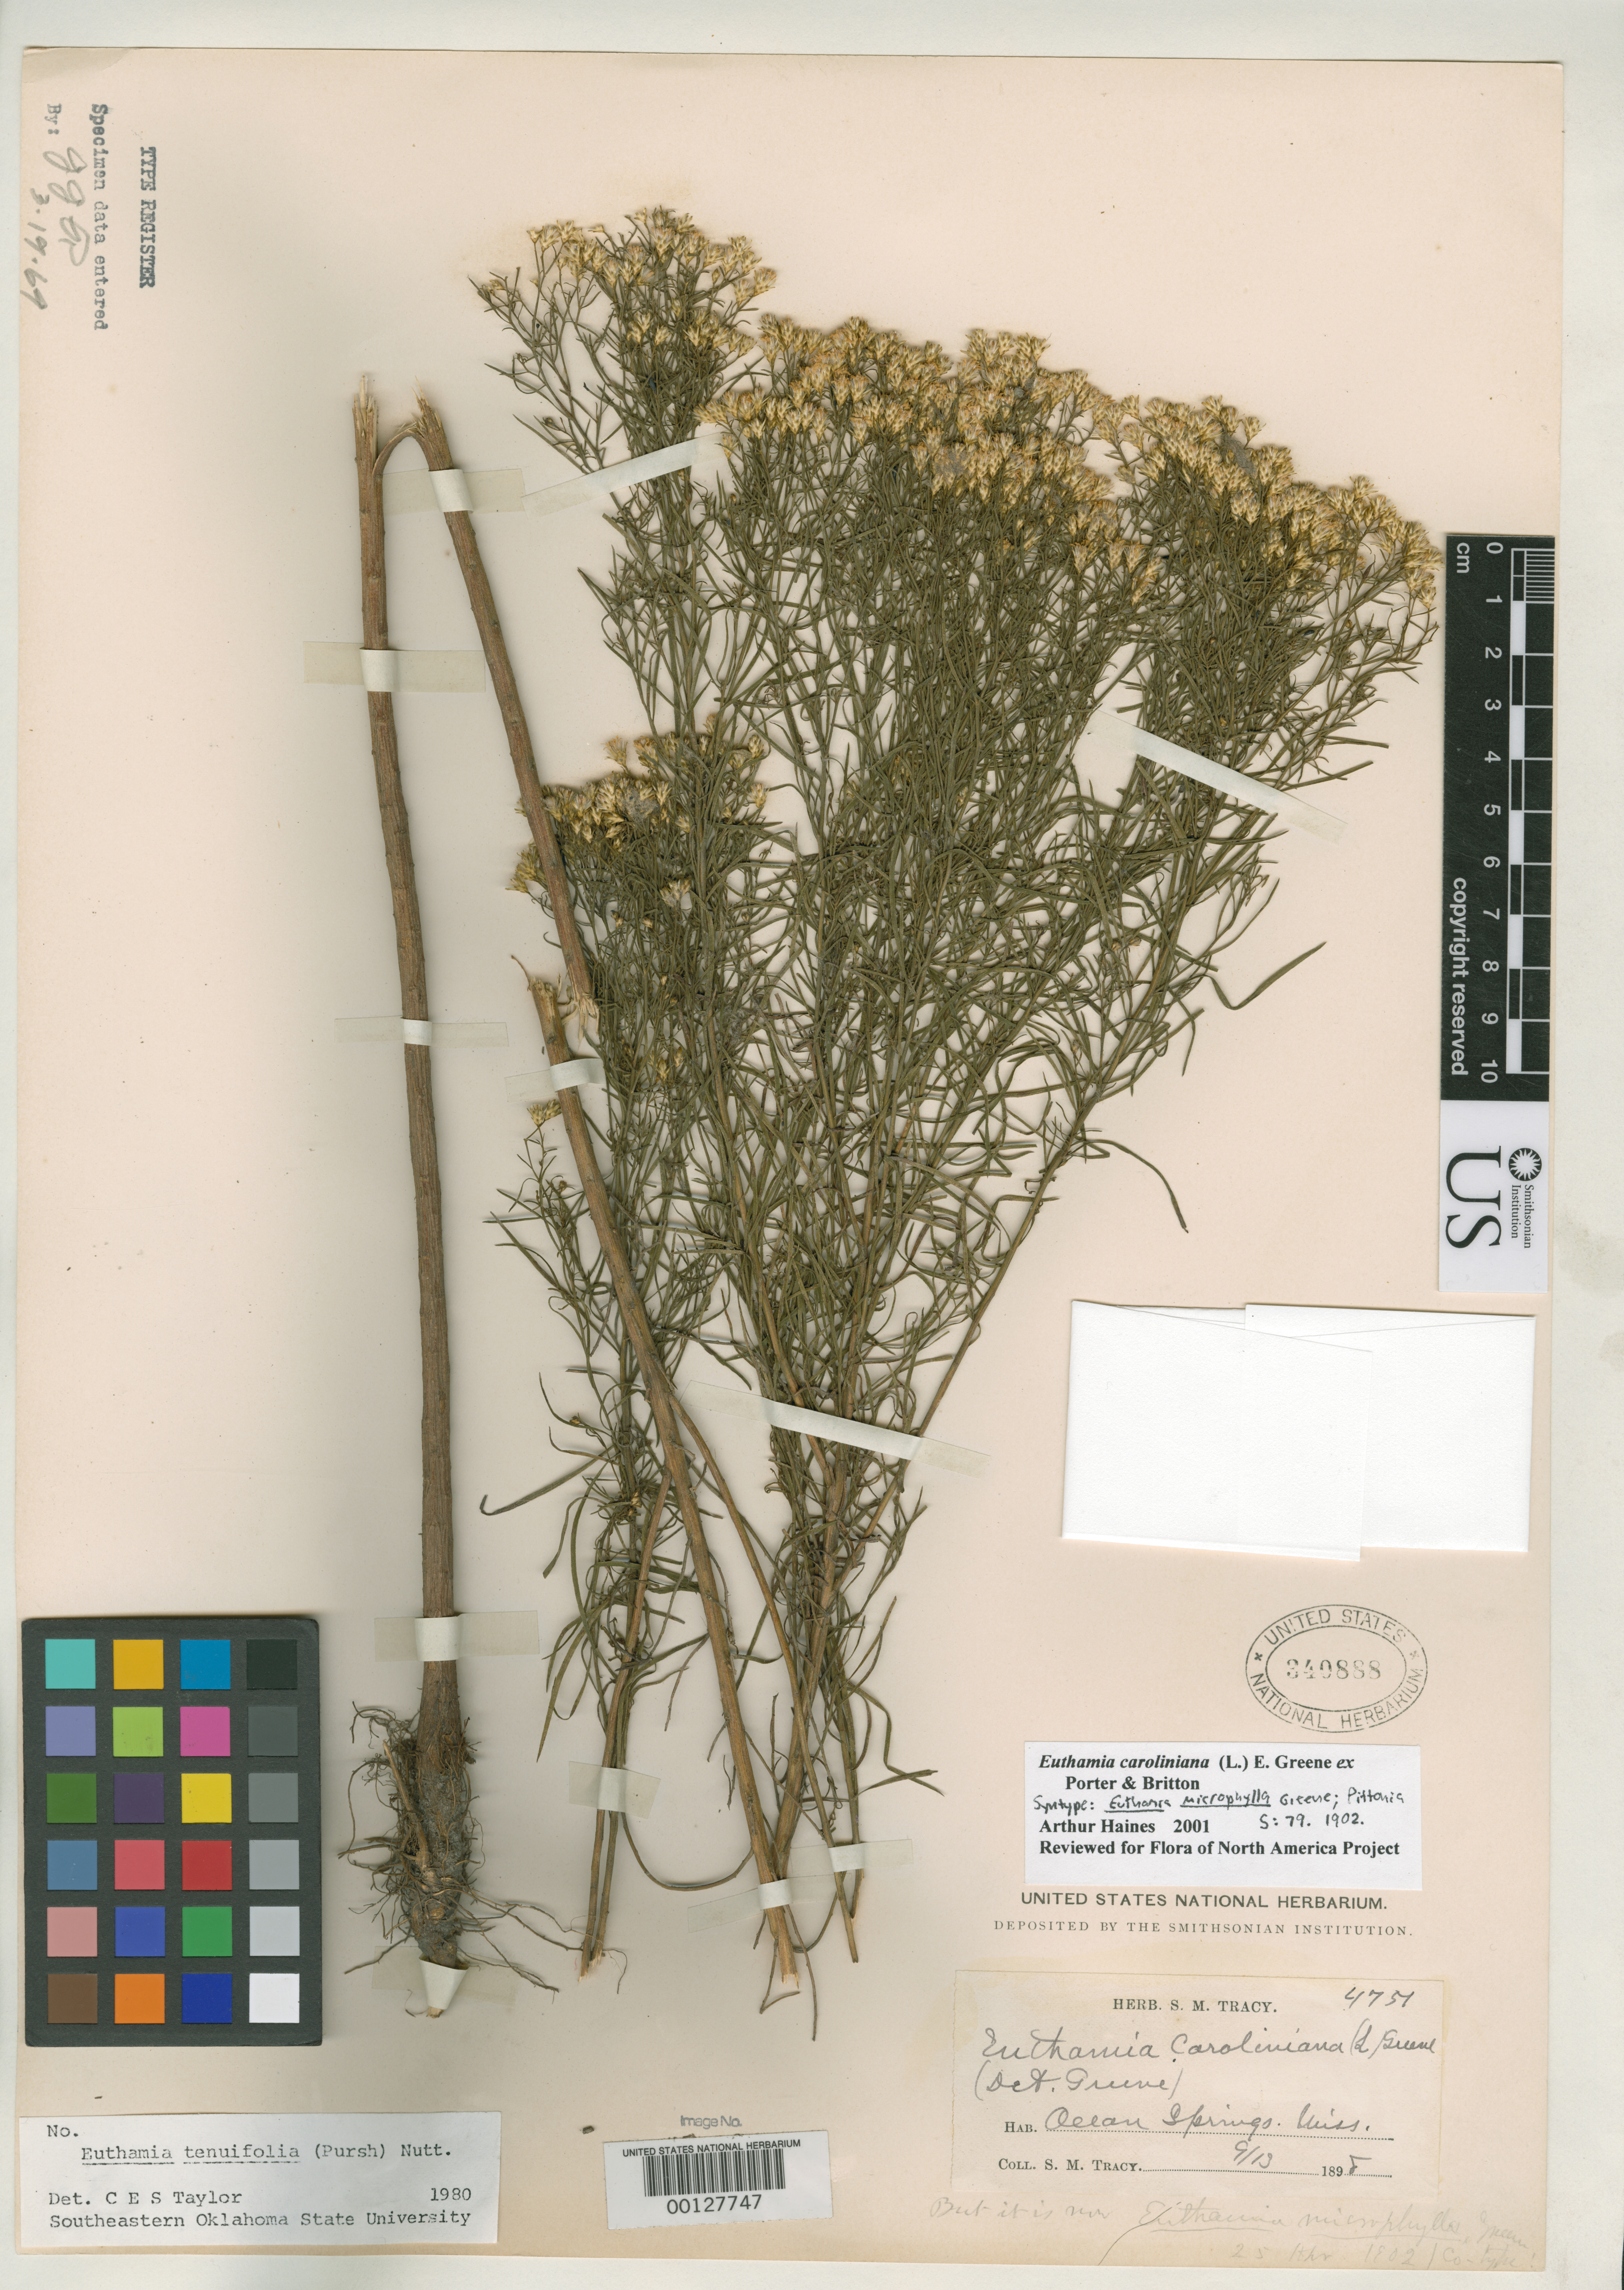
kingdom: Plantae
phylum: Tracheophyta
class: Magnoliopsida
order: Asterales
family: Asteraceae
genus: Euthamia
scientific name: Euthamia microphylla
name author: Greene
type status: Syntype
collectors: S. M. Tracy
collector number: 4751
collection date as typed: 09 Oct 1898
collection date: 1898-10-09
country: United States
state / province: Mississippi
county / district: Jackson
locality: Ocean Springs.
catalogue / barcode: US 340888